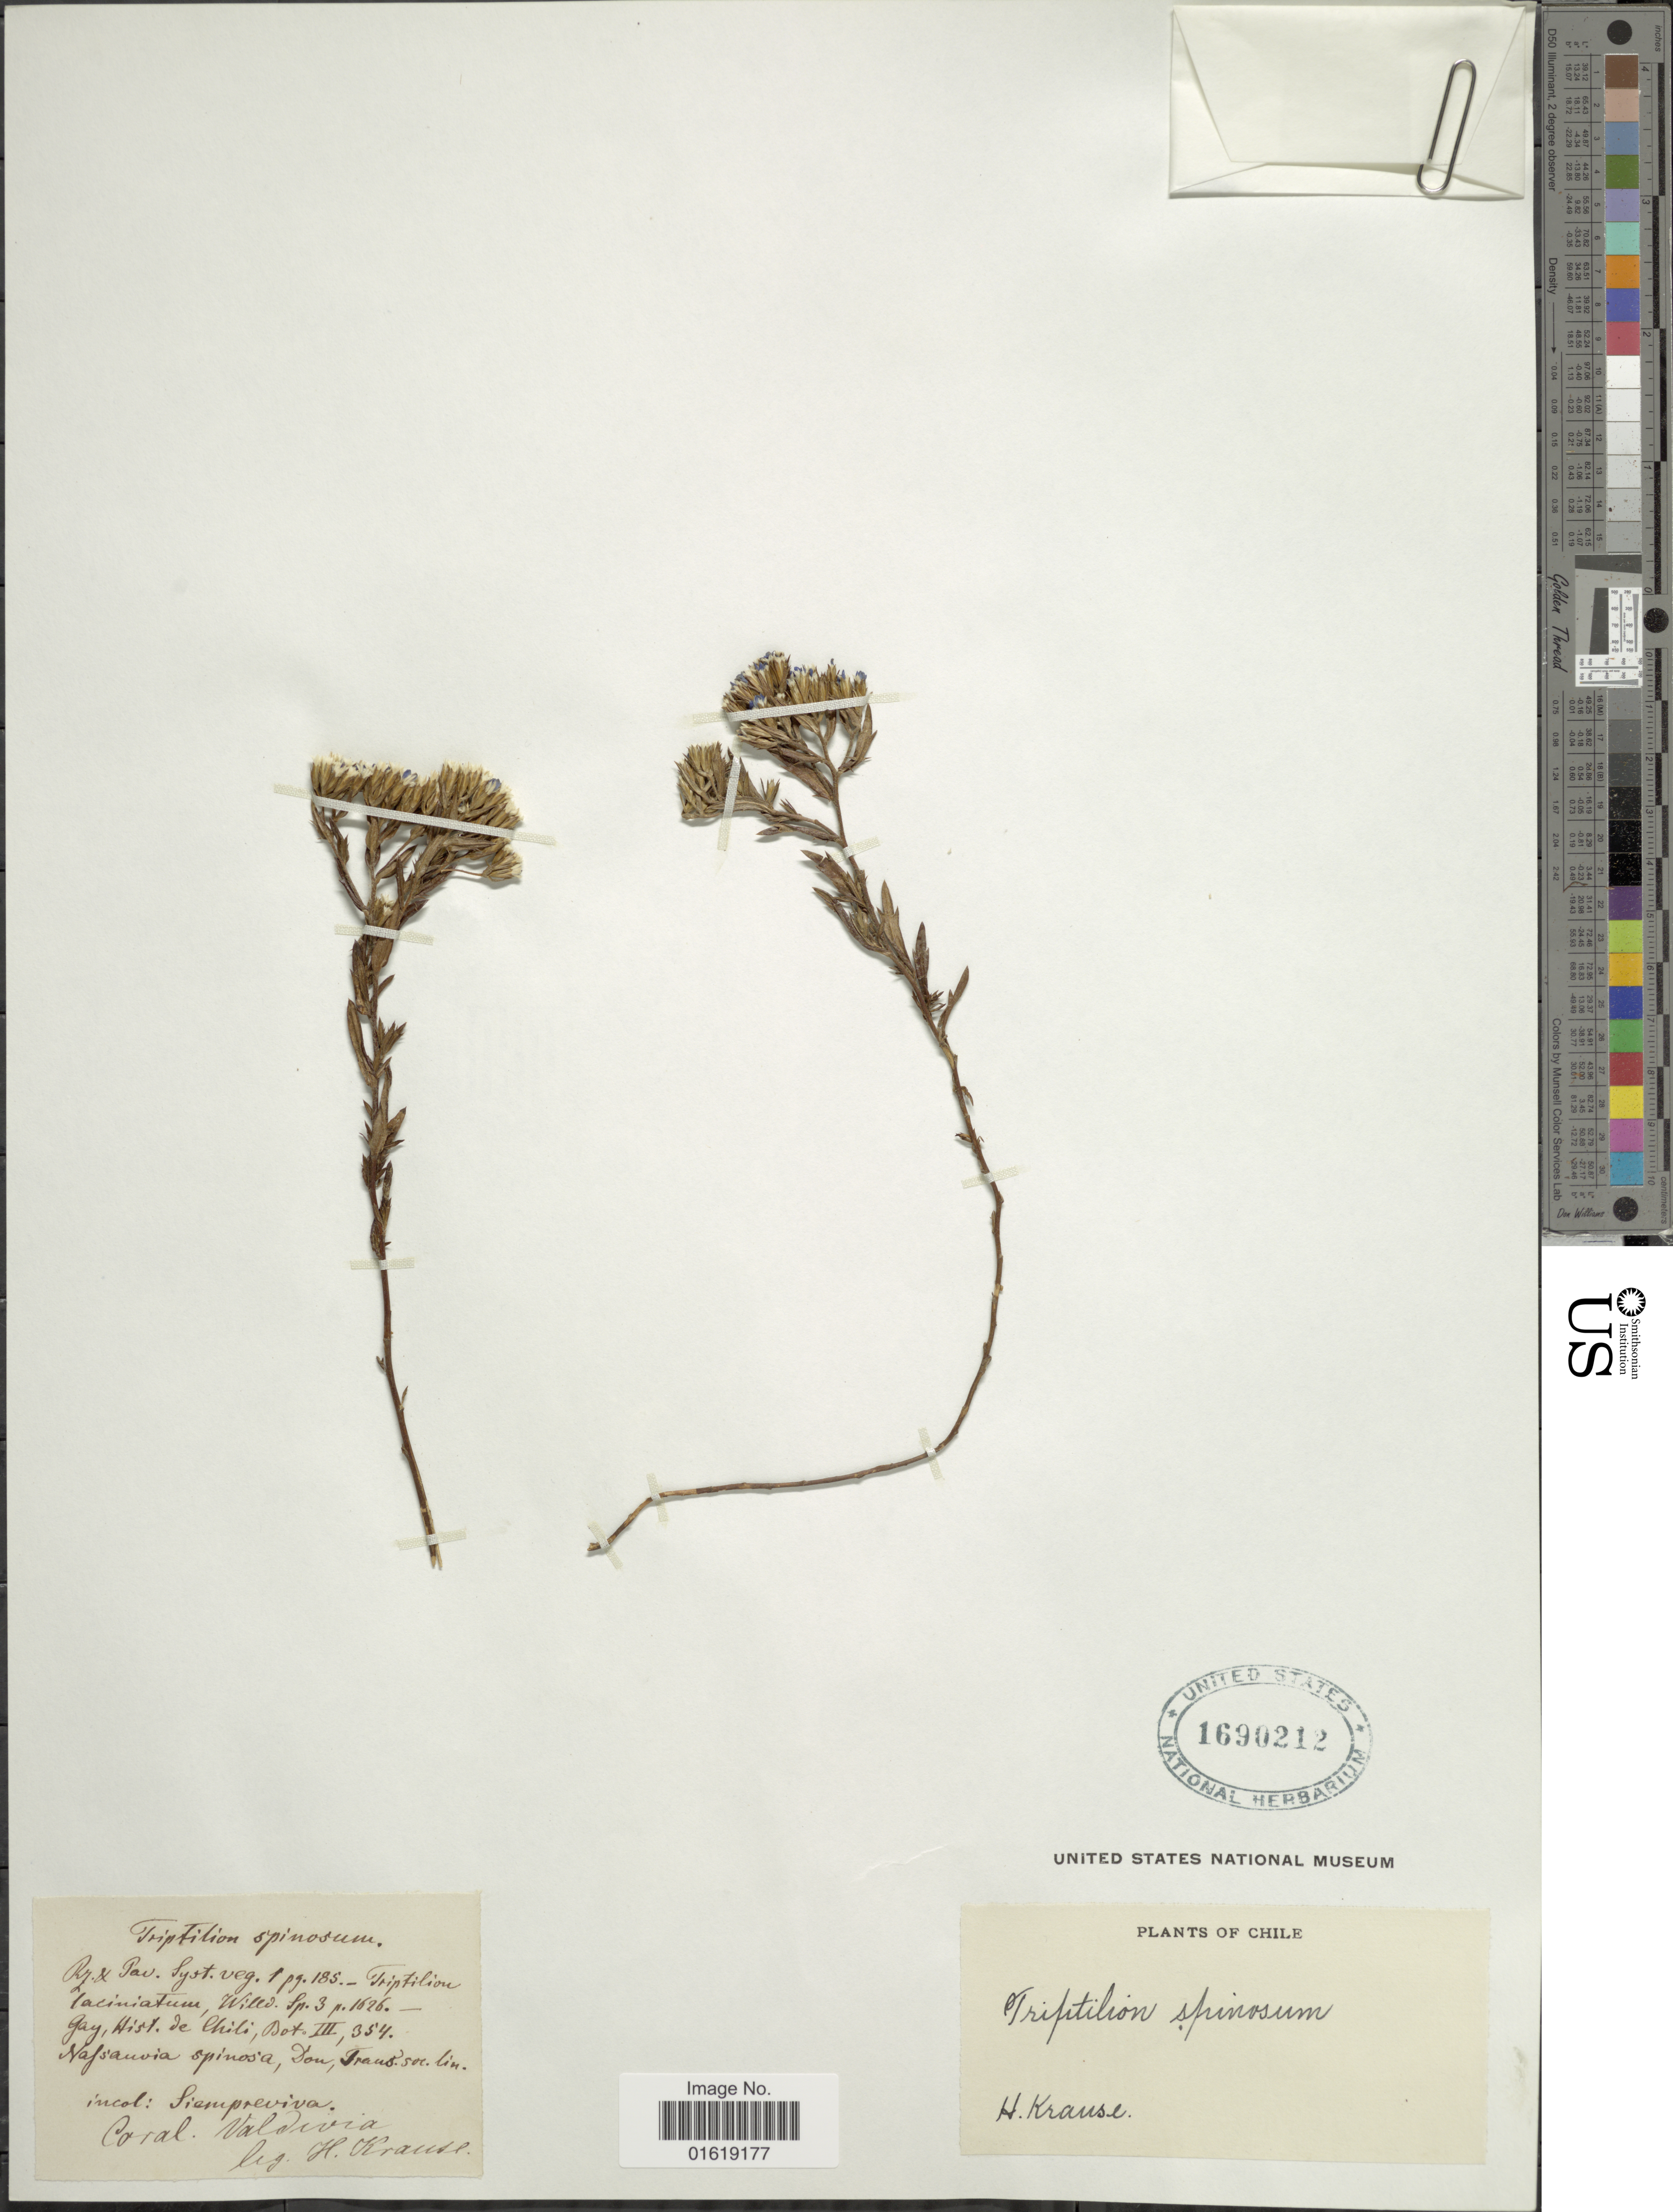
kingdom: Plantae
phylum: Tracheophyta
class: Magnoliopsida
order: Asterales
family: Asteraceae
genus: Triptilion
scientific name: Triptilion spinosum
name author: Ruiz & Pav.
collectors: H. Krause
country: Chile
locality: Coral. Valdivia.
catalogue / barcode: US 1690212